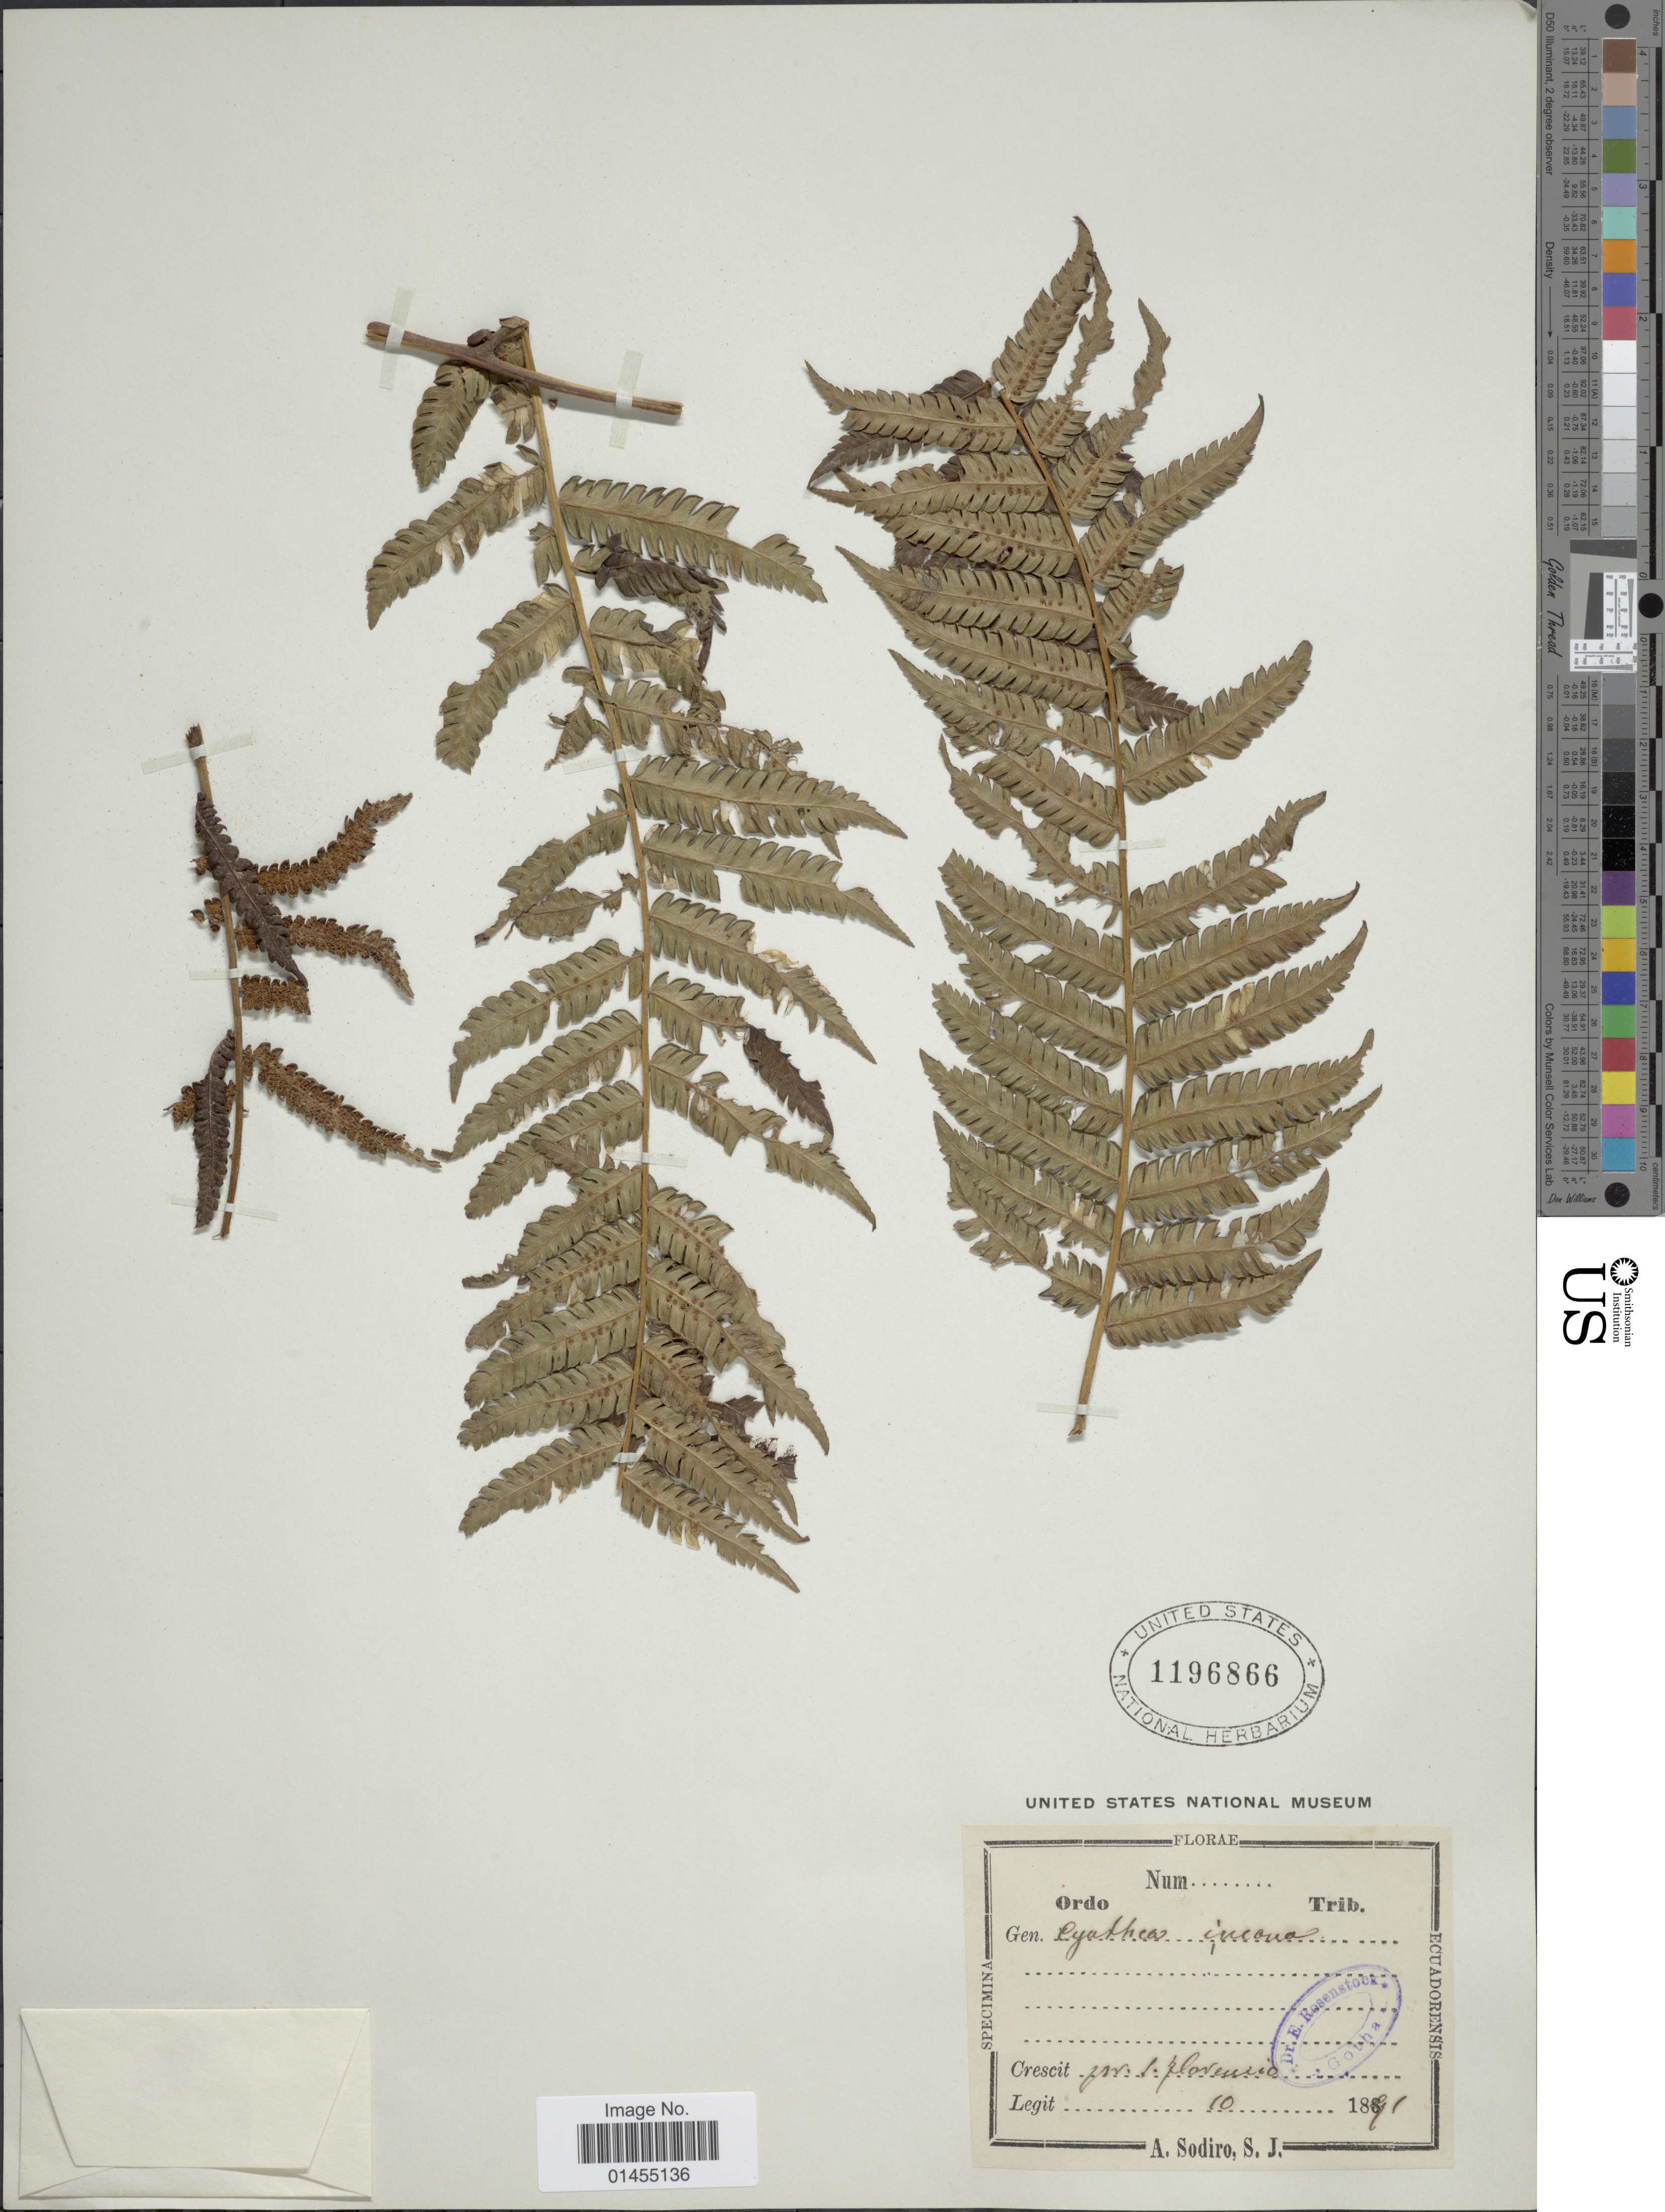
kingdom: Plantae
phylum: Tracheophyta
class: Polypodiopsida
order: Cyatheales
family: Cyatheaceae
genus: Alsophila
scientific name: Alsophila incana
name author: (H. Karst.) D.S. Conant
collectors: A. Sodiro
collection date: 1891-10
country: Ecuador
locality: Pr. S. Florencio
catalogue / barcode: US 1196866